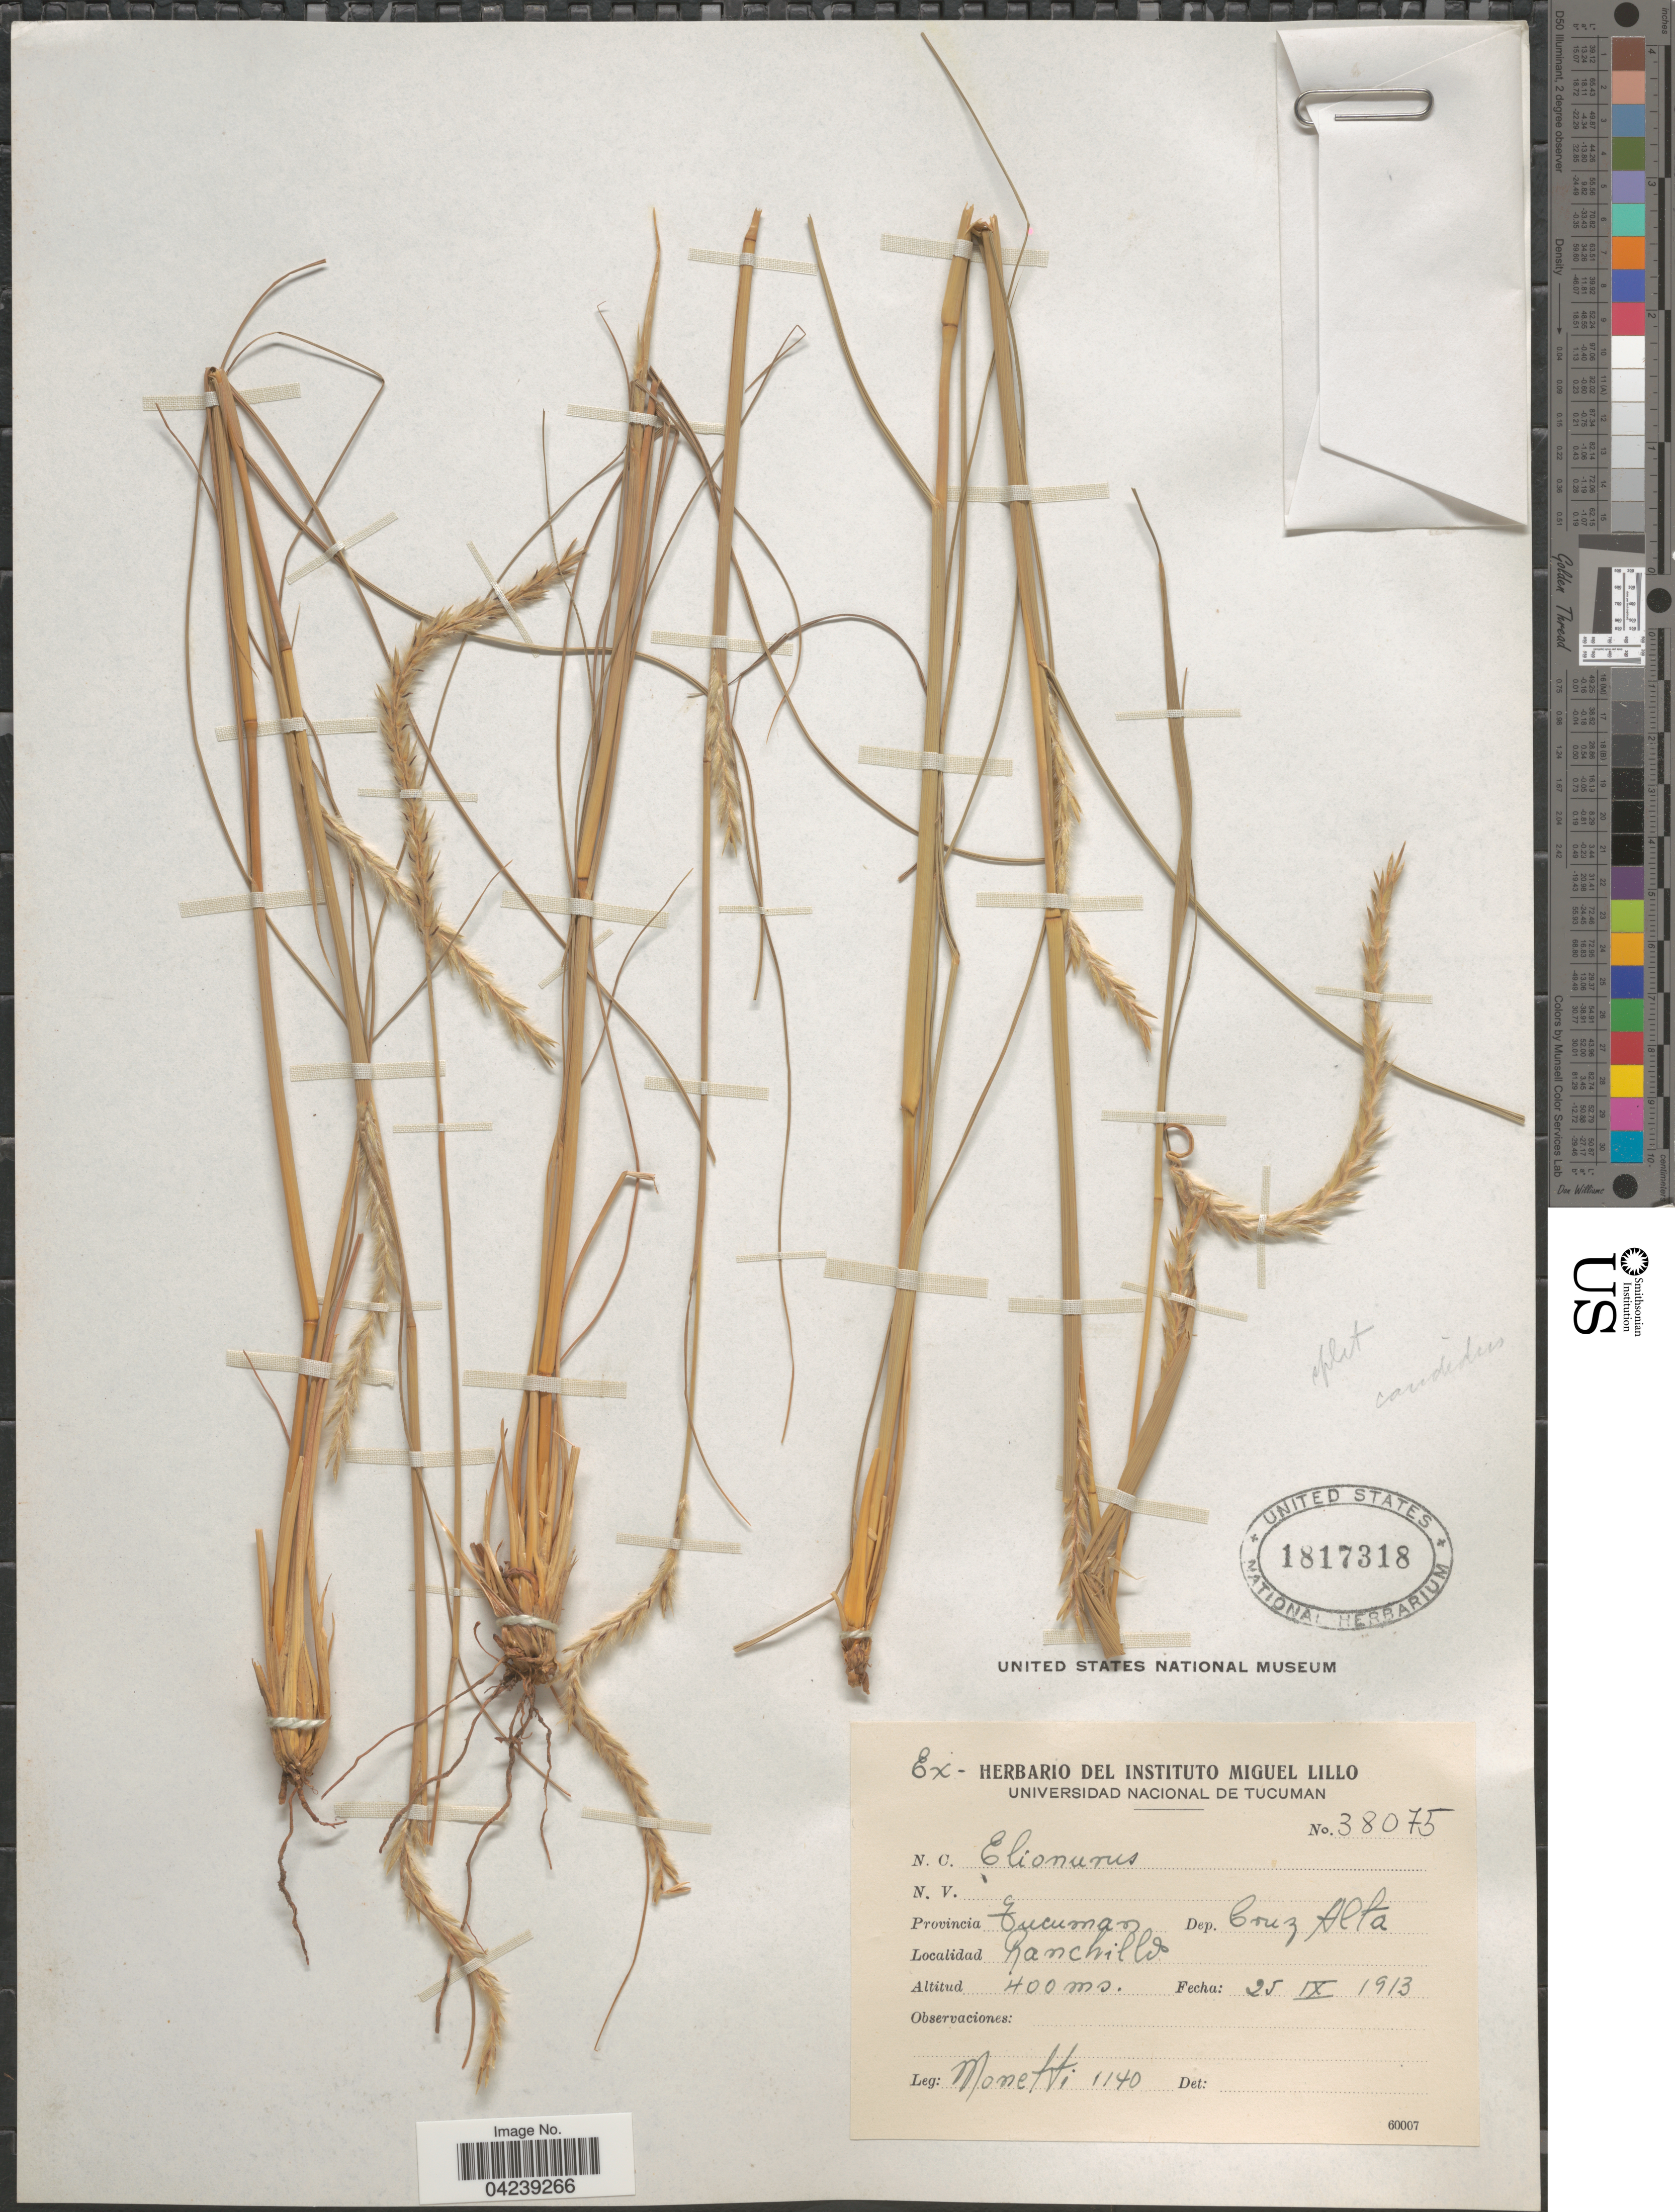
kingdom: Plantae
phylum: Tracheophyta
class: Liliopsida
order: Poales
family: Poaceae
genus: Elionurus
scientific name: Elionurus muticus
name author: (Spreng.) Kuntze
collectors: Monetti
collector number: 1140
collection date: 1913-09-25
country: Argentina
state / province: Tucuman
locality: Dep. Cruz Alta. Ranchillo.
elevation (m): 400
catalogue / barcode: US 1817318